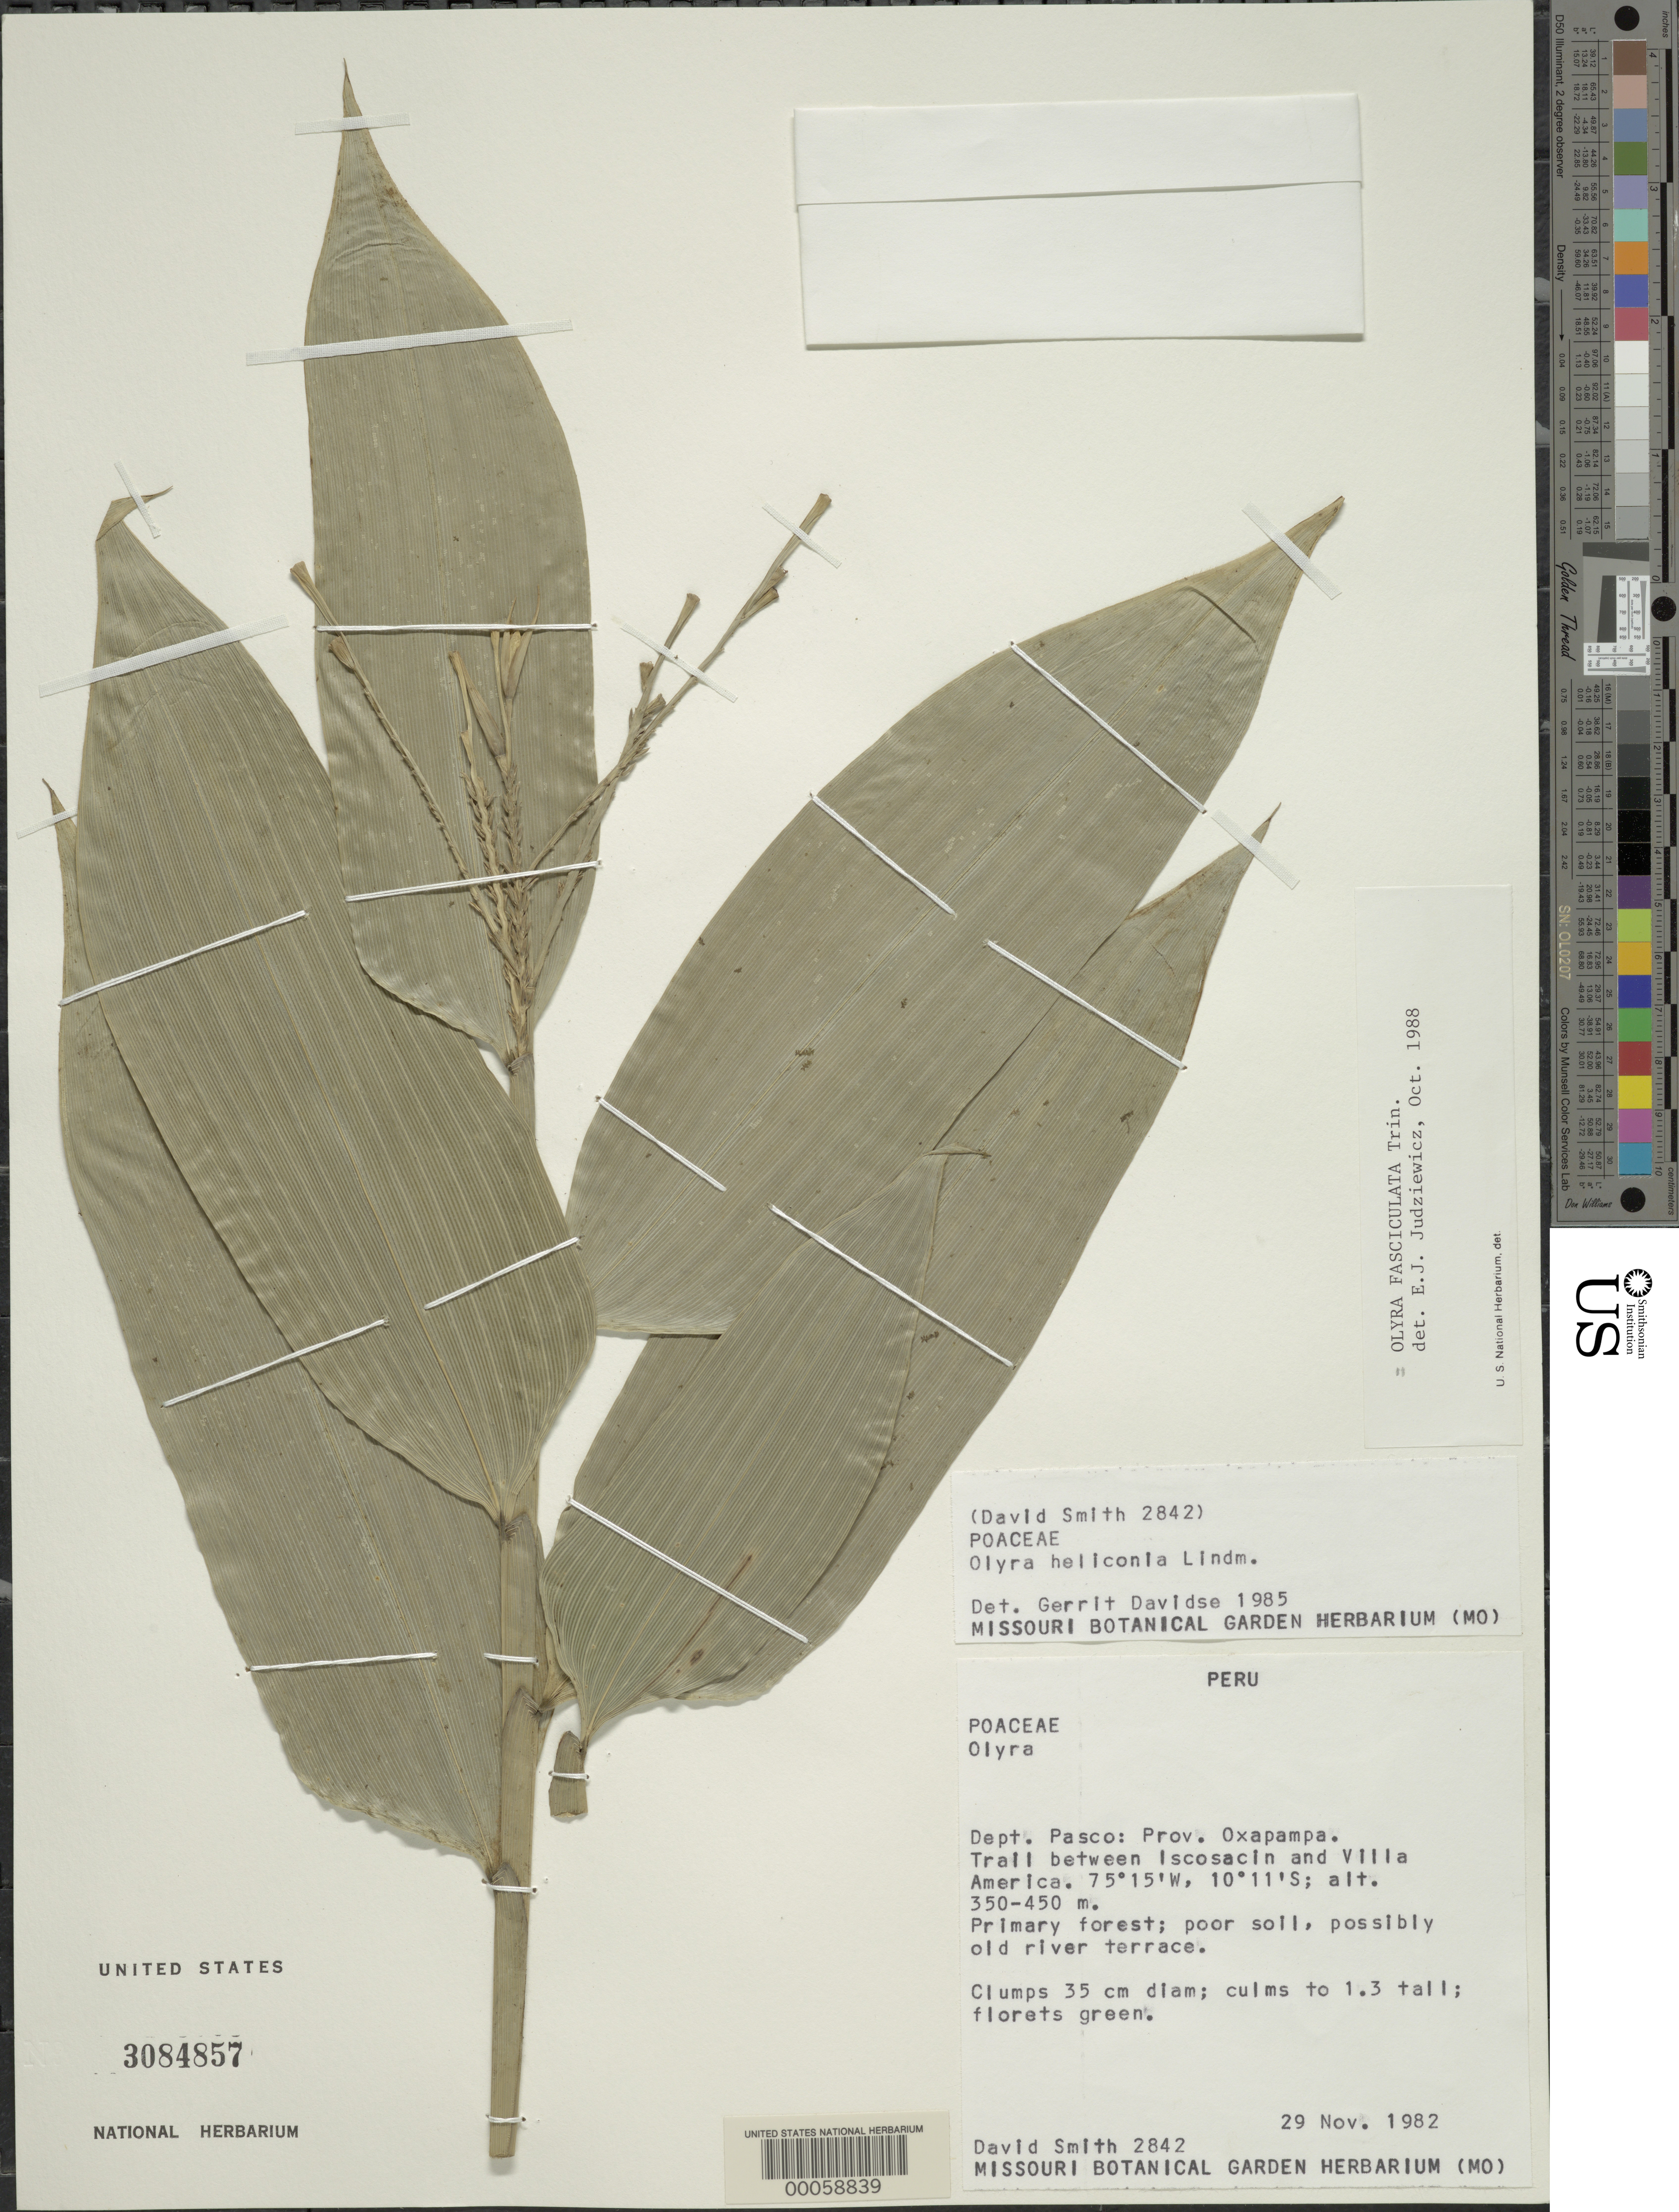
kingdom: Plantae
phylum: Tracheophyta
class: Liliopsida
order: Poales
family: Poaceae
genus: Olyra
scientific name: Olyra heliconia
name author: Lindm.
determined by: Davidse, Gerrit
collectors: D. Smith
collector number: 2842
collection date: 1982-11-29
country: Peru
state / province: Pasco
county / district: Oxapampa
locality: Trail between Iscosacin and Villa America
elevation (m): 350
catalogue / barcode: US 3084857